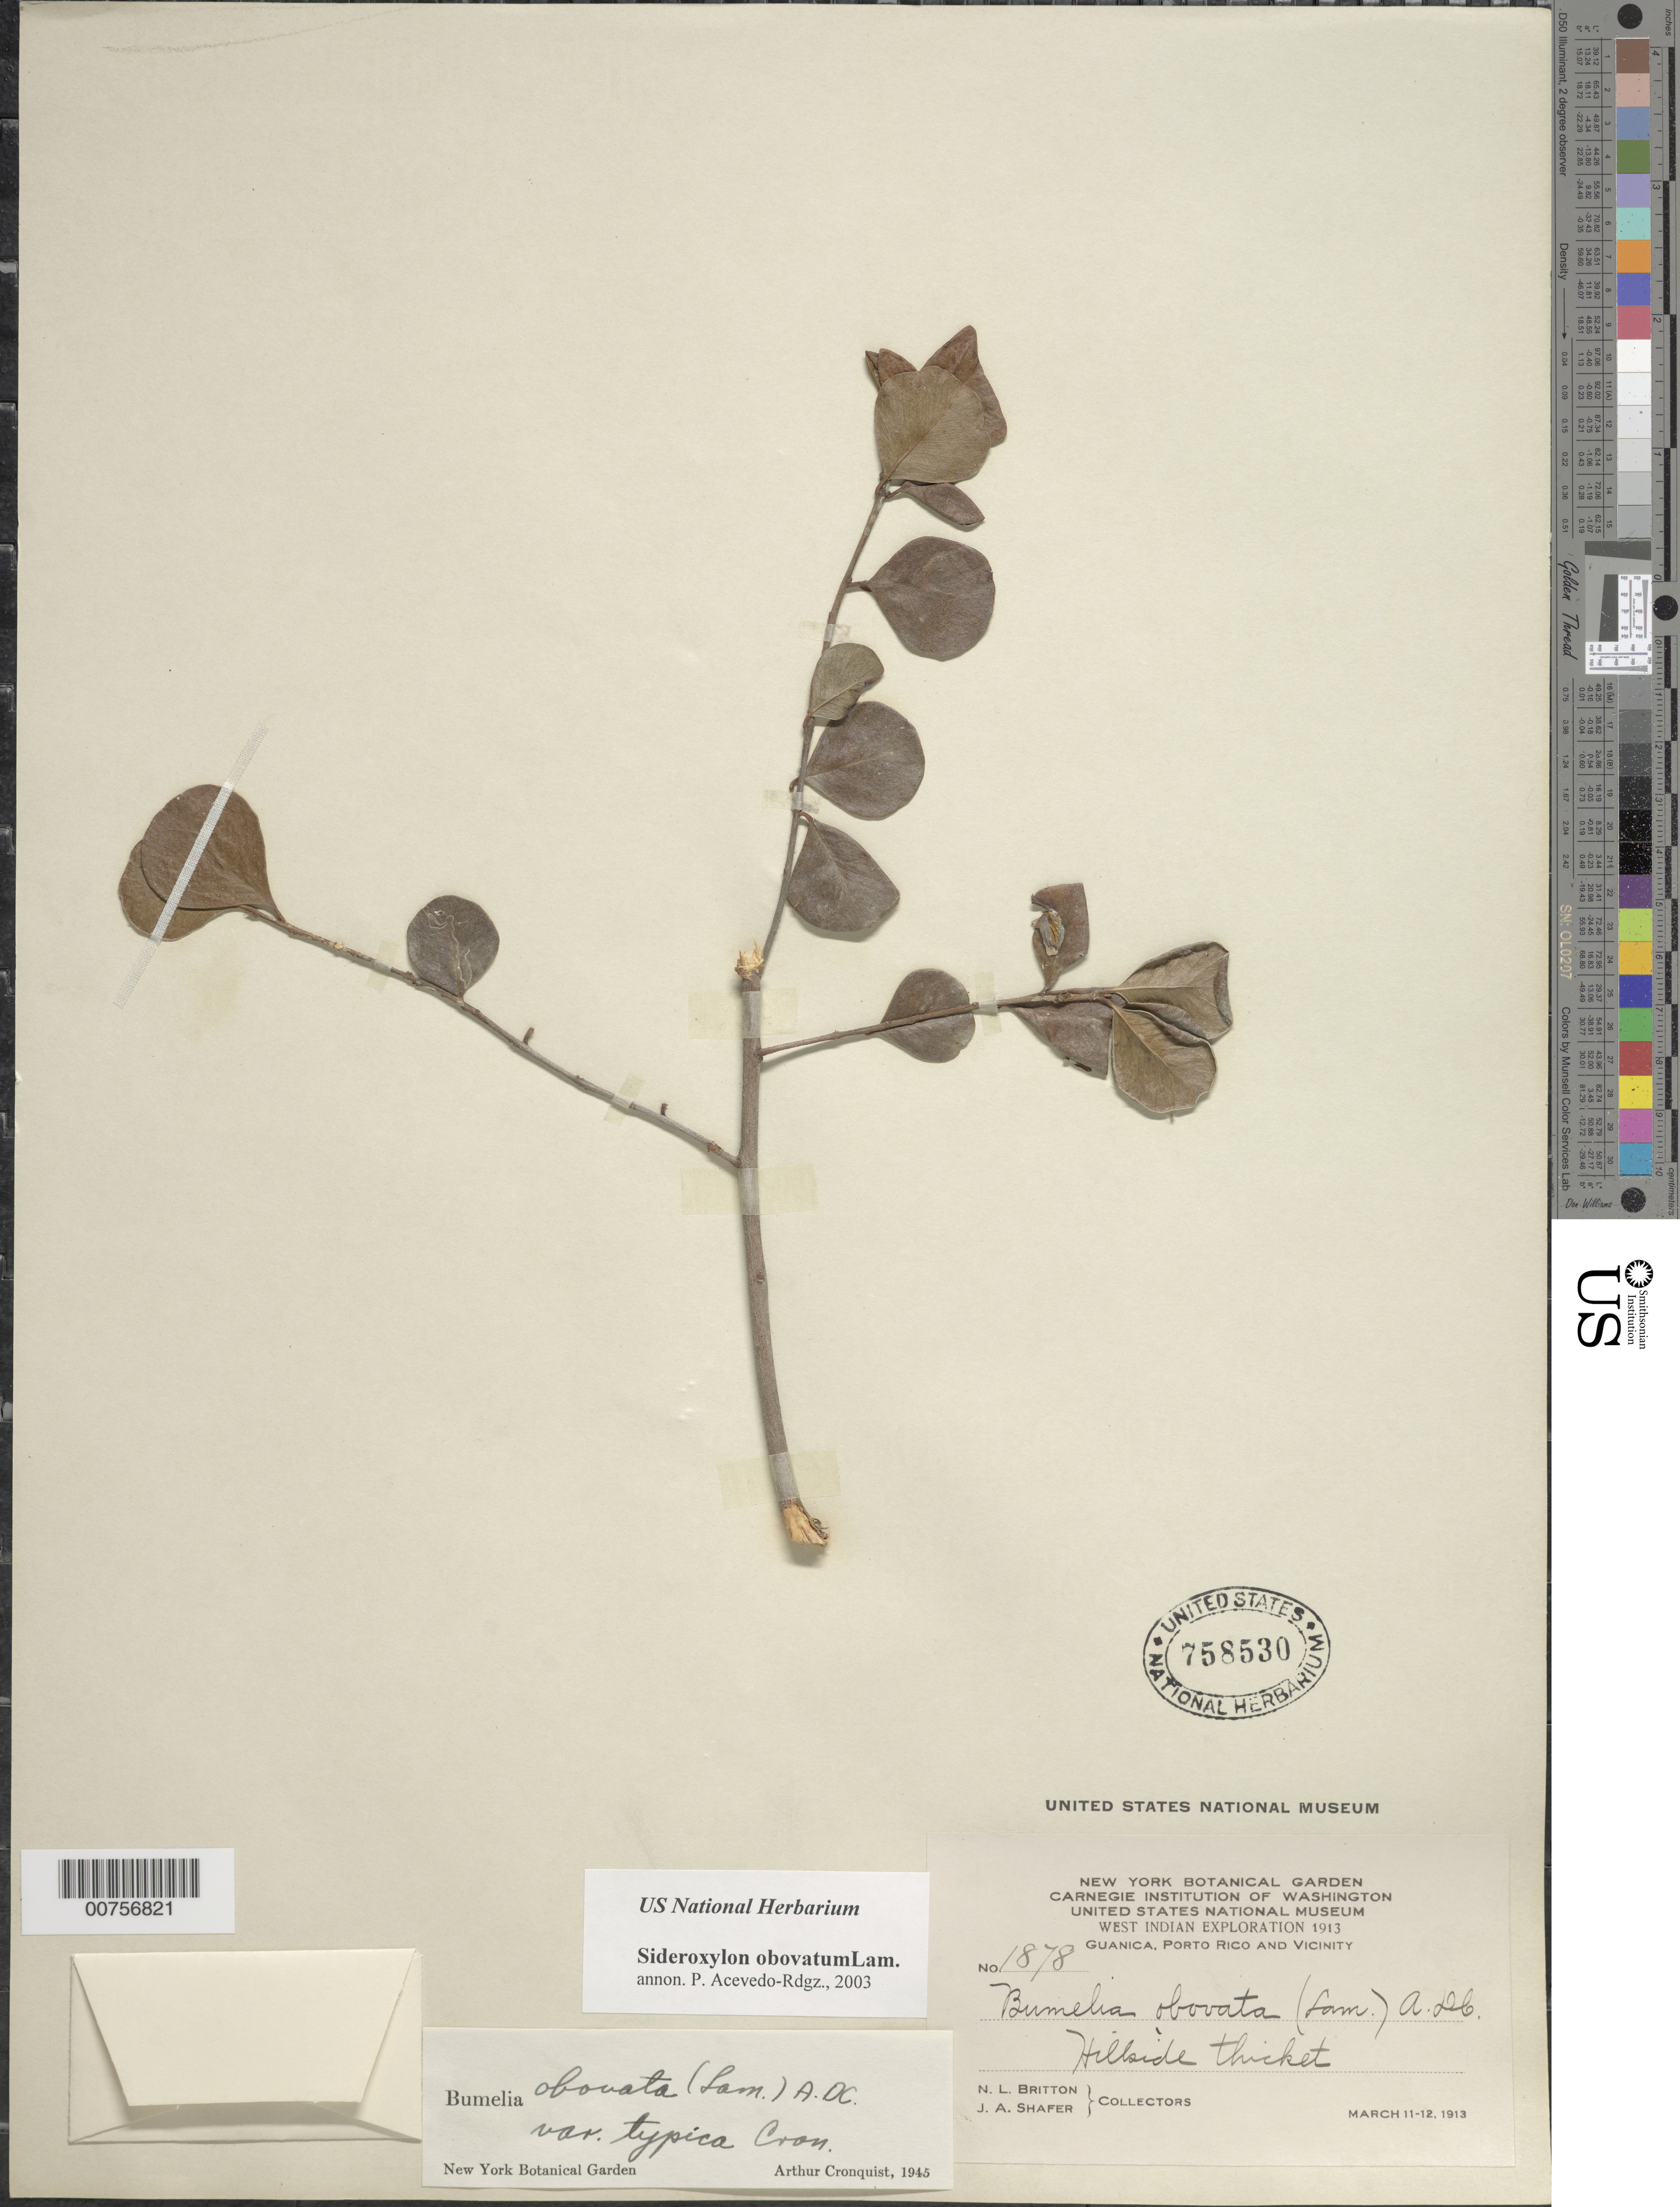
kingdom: Plantae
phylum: Tracheophyta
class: Magnoliopsida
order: Ericales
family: Sapotaceae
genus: Sideroxylon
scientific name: Sideroxylon obovatum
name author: Lam.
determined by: Acevedo-Rodríguez, P., (BOT), Smithsonian Institution - National Museum of Natural History (UNITED STATES)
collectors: N. Britton & J. A. Shafer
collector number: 1878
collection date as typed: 11 Mar 1913 to 12 Mar 1913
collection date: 1913-03-11/1913-03-12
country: Puerto Rico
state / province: Guánica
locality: Guanica.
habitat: Hillside thicket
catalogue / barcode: US 758530